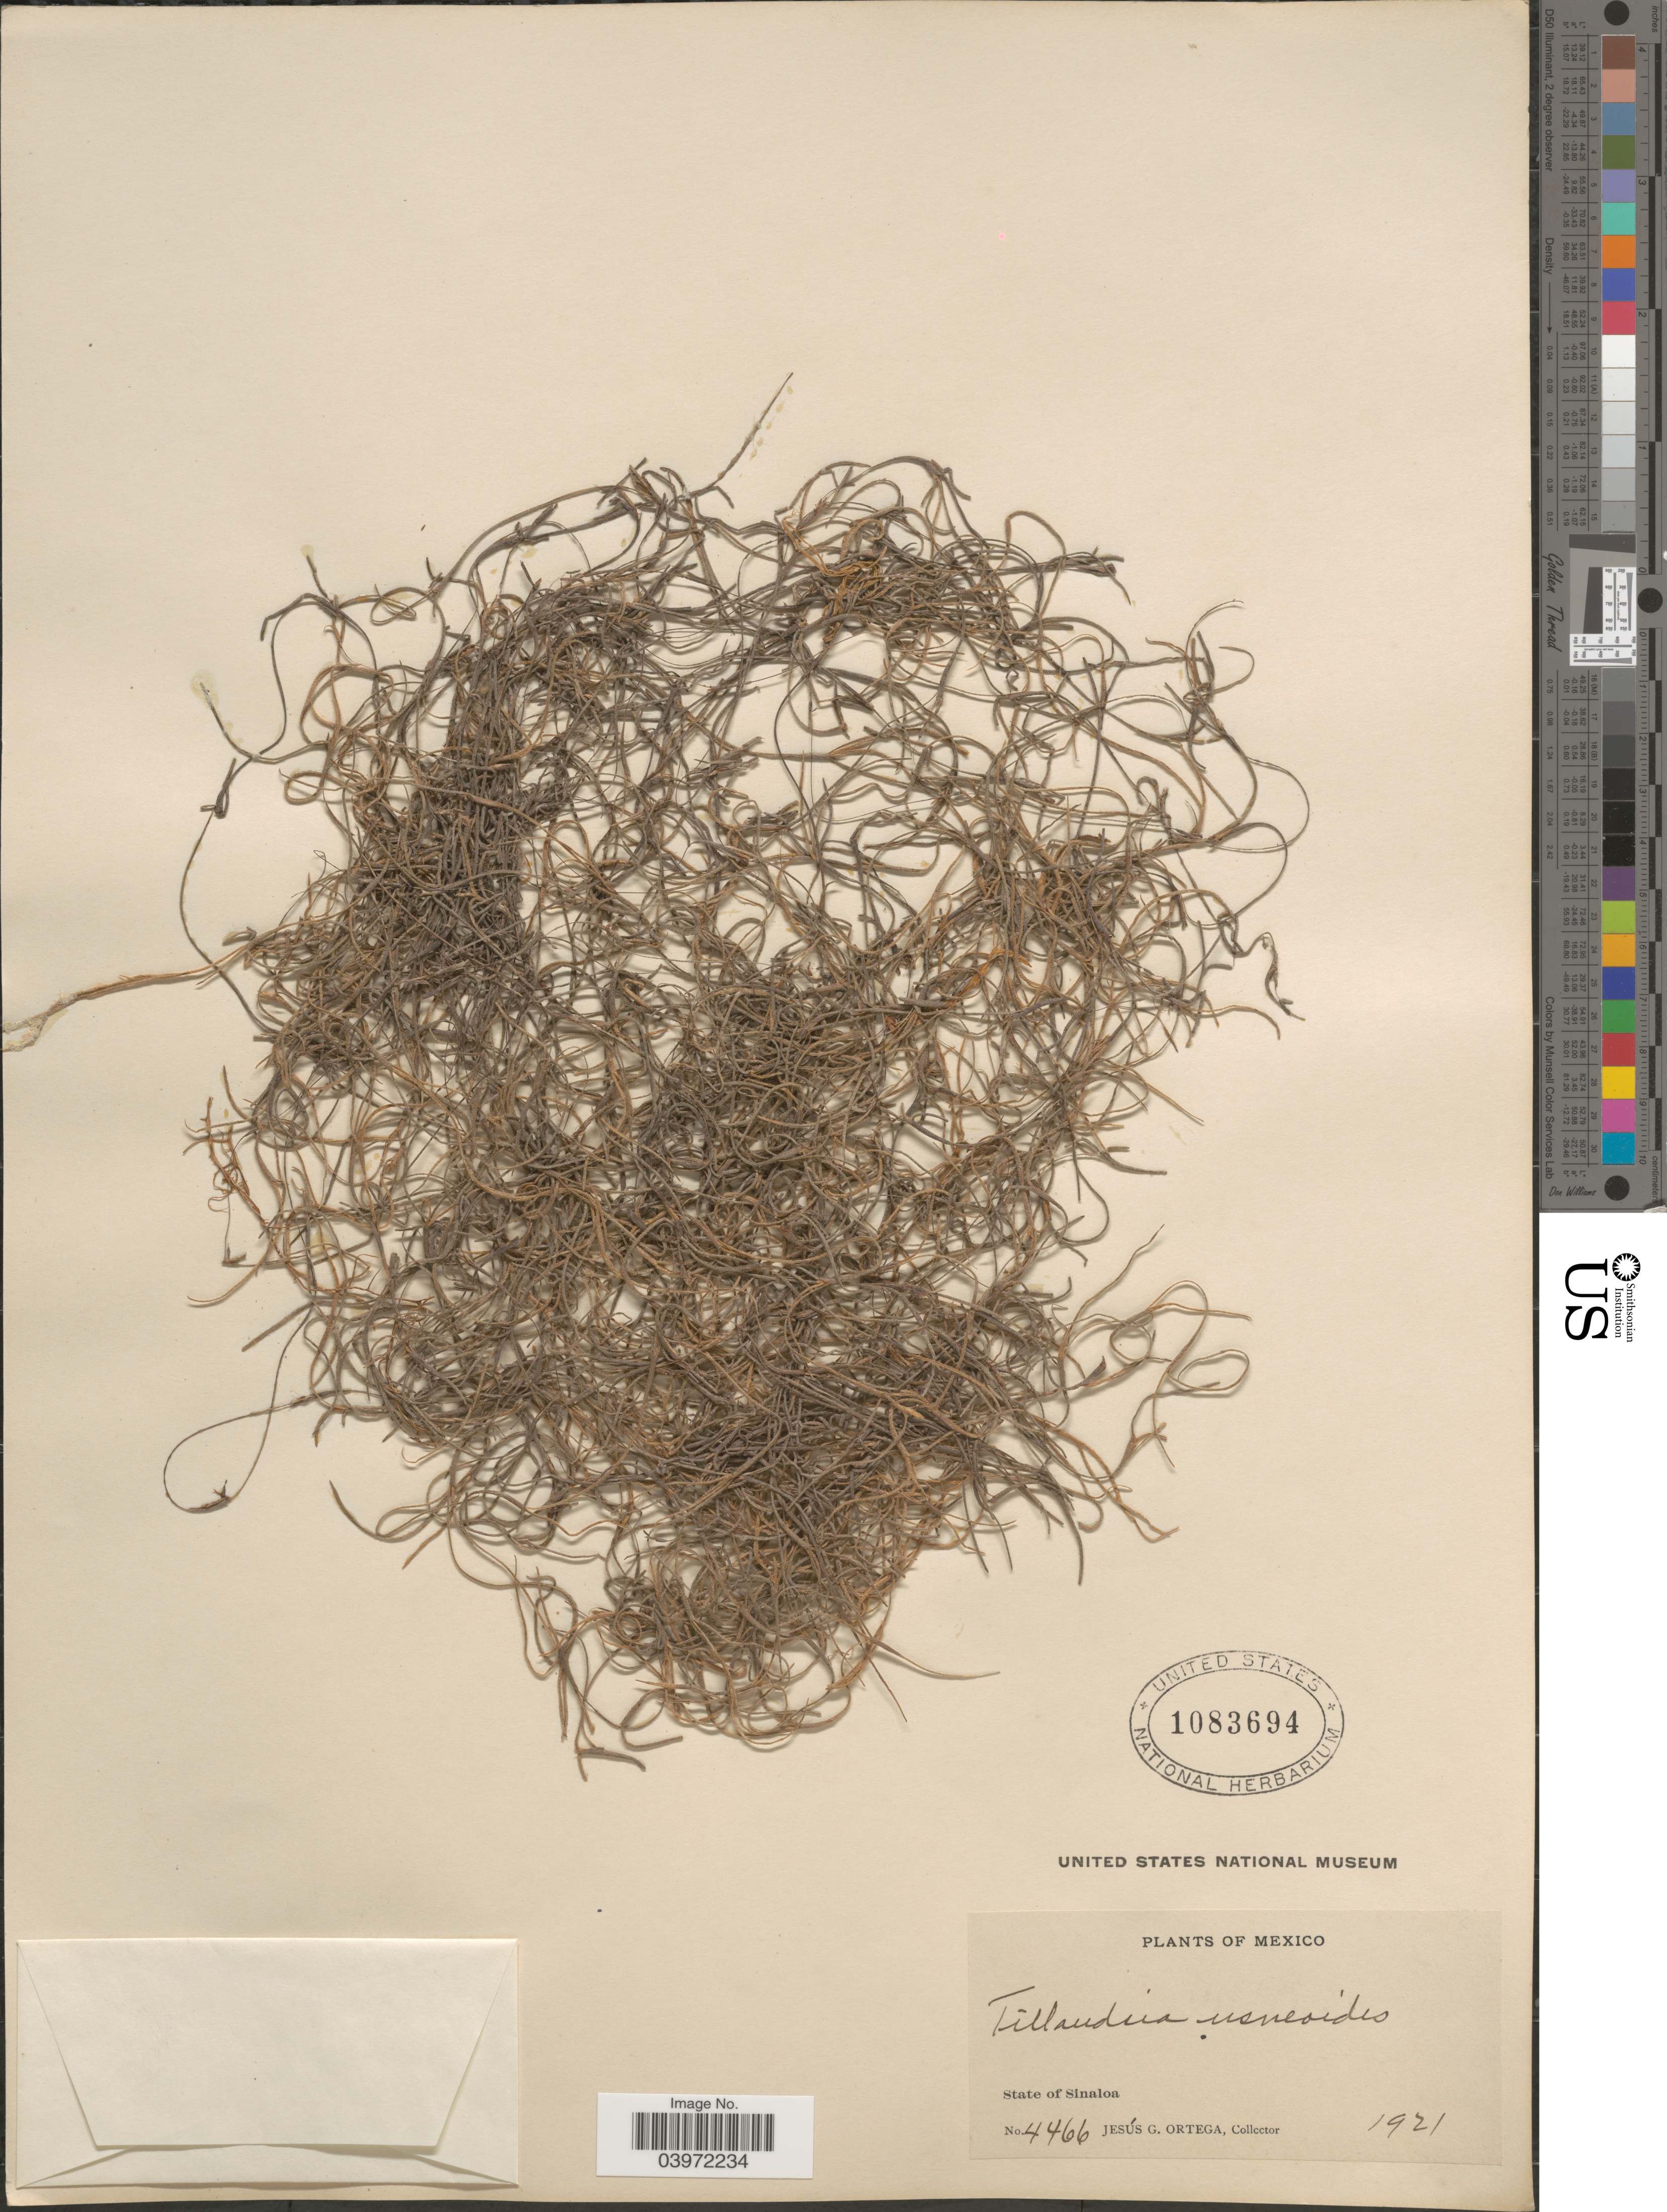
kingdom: Plantae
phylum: Tracheophyta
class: Liliopsida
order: Poales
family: Bromeliaceae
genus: Tillandsia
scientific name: Tillandsia usneoides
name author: (L.) L.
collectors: J. Ortega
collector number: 4466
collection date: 1921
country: Mexico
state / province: Sinaloa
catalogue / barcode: US 1083694